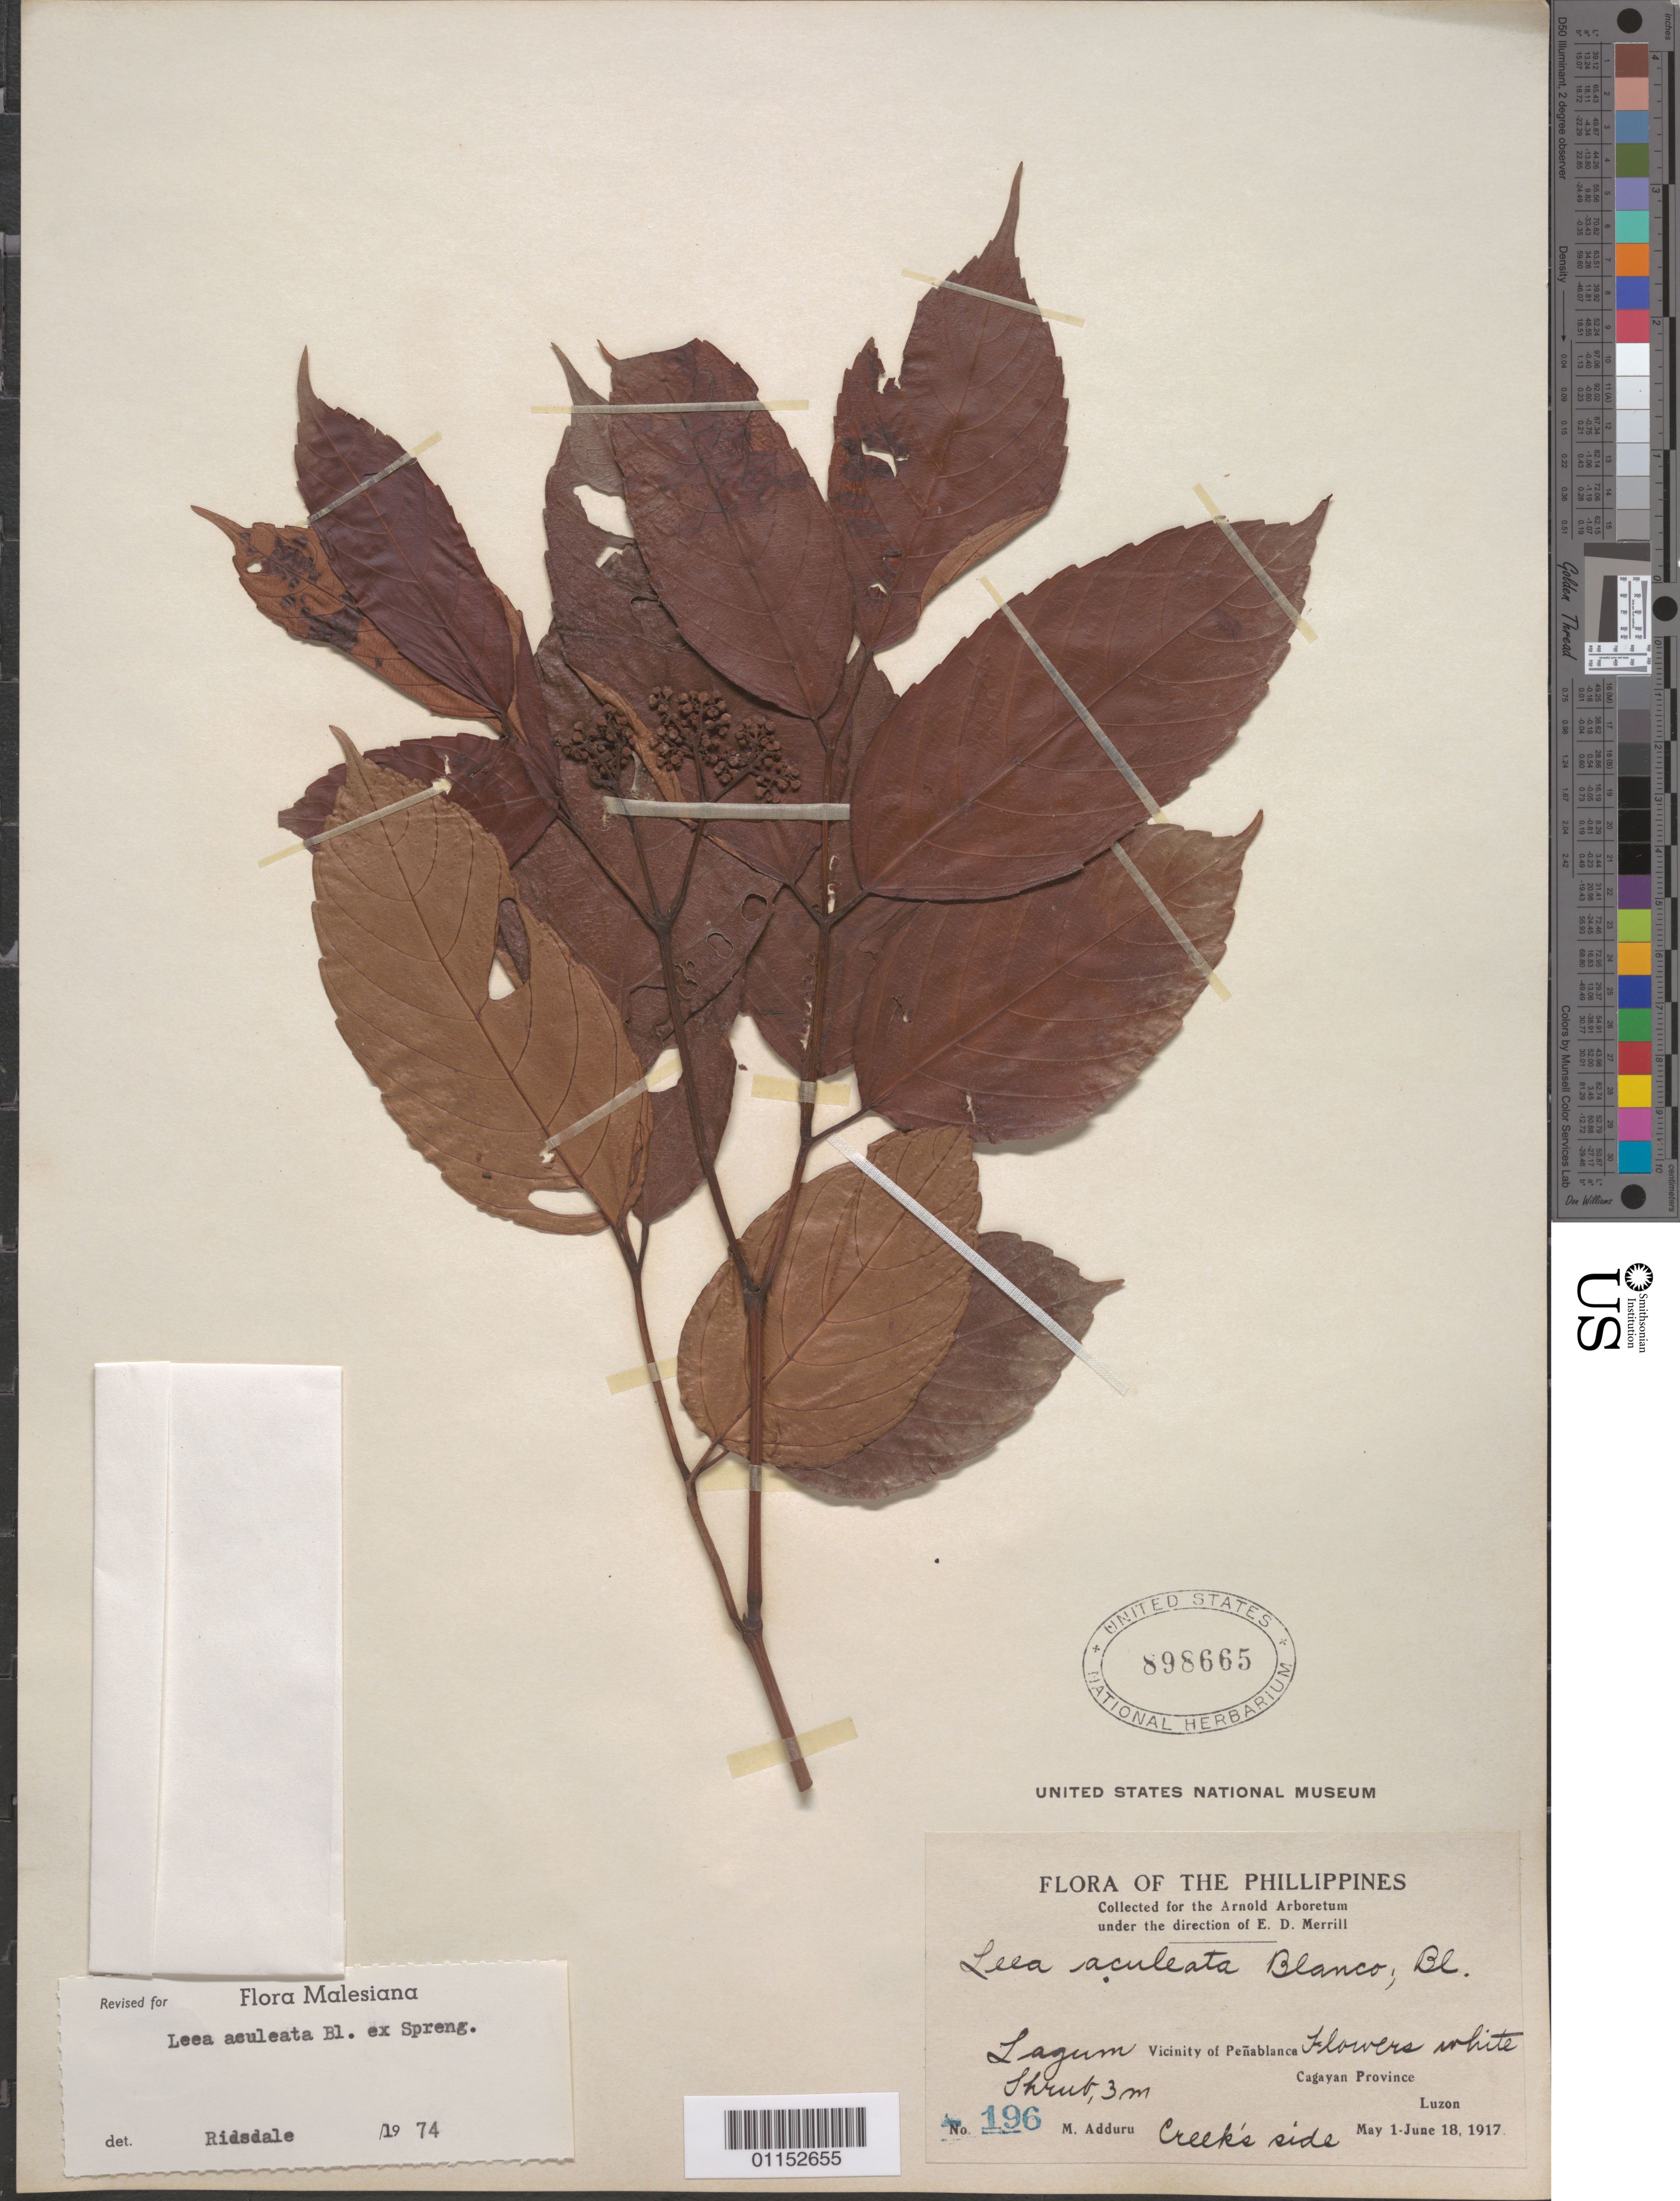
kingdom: Plantae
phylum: Tracheophyta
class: Magnoliopsida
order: Vitales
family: Vitaceae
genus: Leea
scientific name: Leea aculeata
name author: Blume ex Spreng.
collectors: M. Adduru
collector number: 196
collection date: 1917-05-01/1917-06-18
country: Philippines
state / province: Cagayan Valley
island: Luzon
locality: Sagum. Vicinity of Penablanca. Cagayan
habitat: Shrub.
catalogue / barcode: US 898665